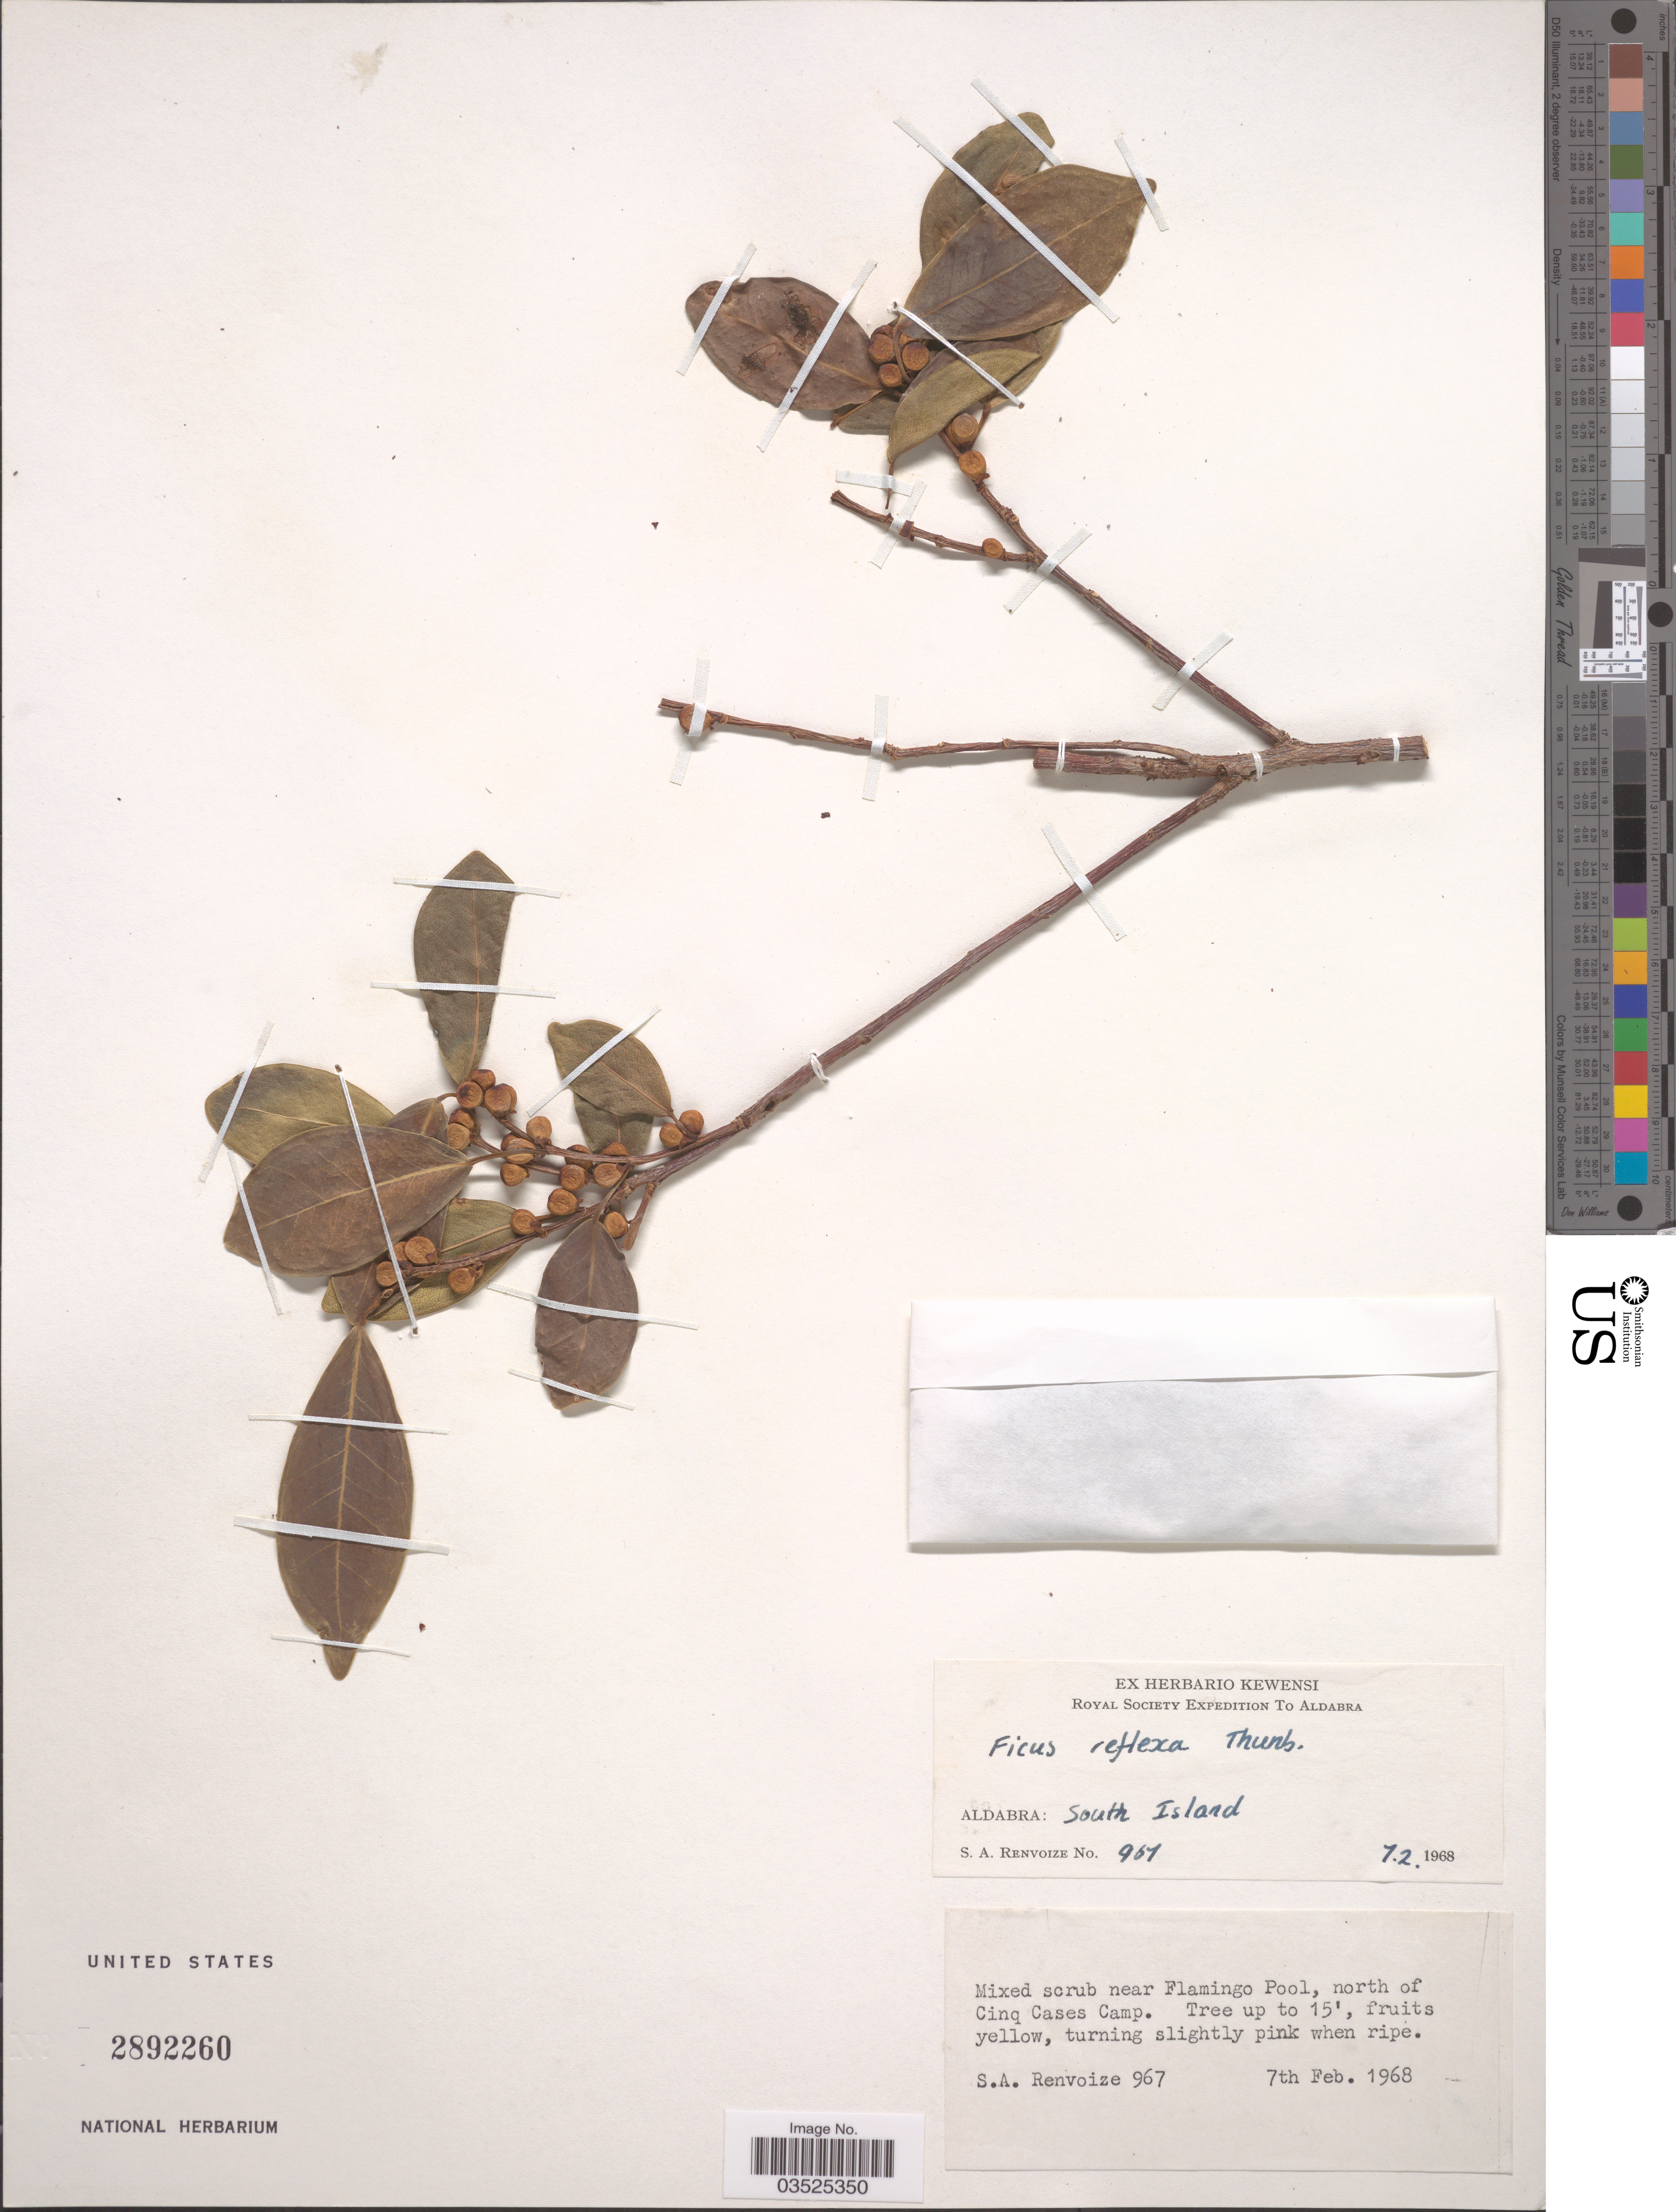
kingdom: Plantae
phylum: Tracheophyta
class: Magnoliopsida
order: Rosales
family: Moraceae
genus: Ficus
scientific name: Ficus reflexa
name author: Thunb.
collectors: S. A. Renvoize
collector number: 967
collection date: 1968-02-07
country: Seychelles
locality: Aldabra: South Island. Mixed scrub near Flamingo Pool, north of Cinq Cases Camp.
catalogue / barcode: US 2892260